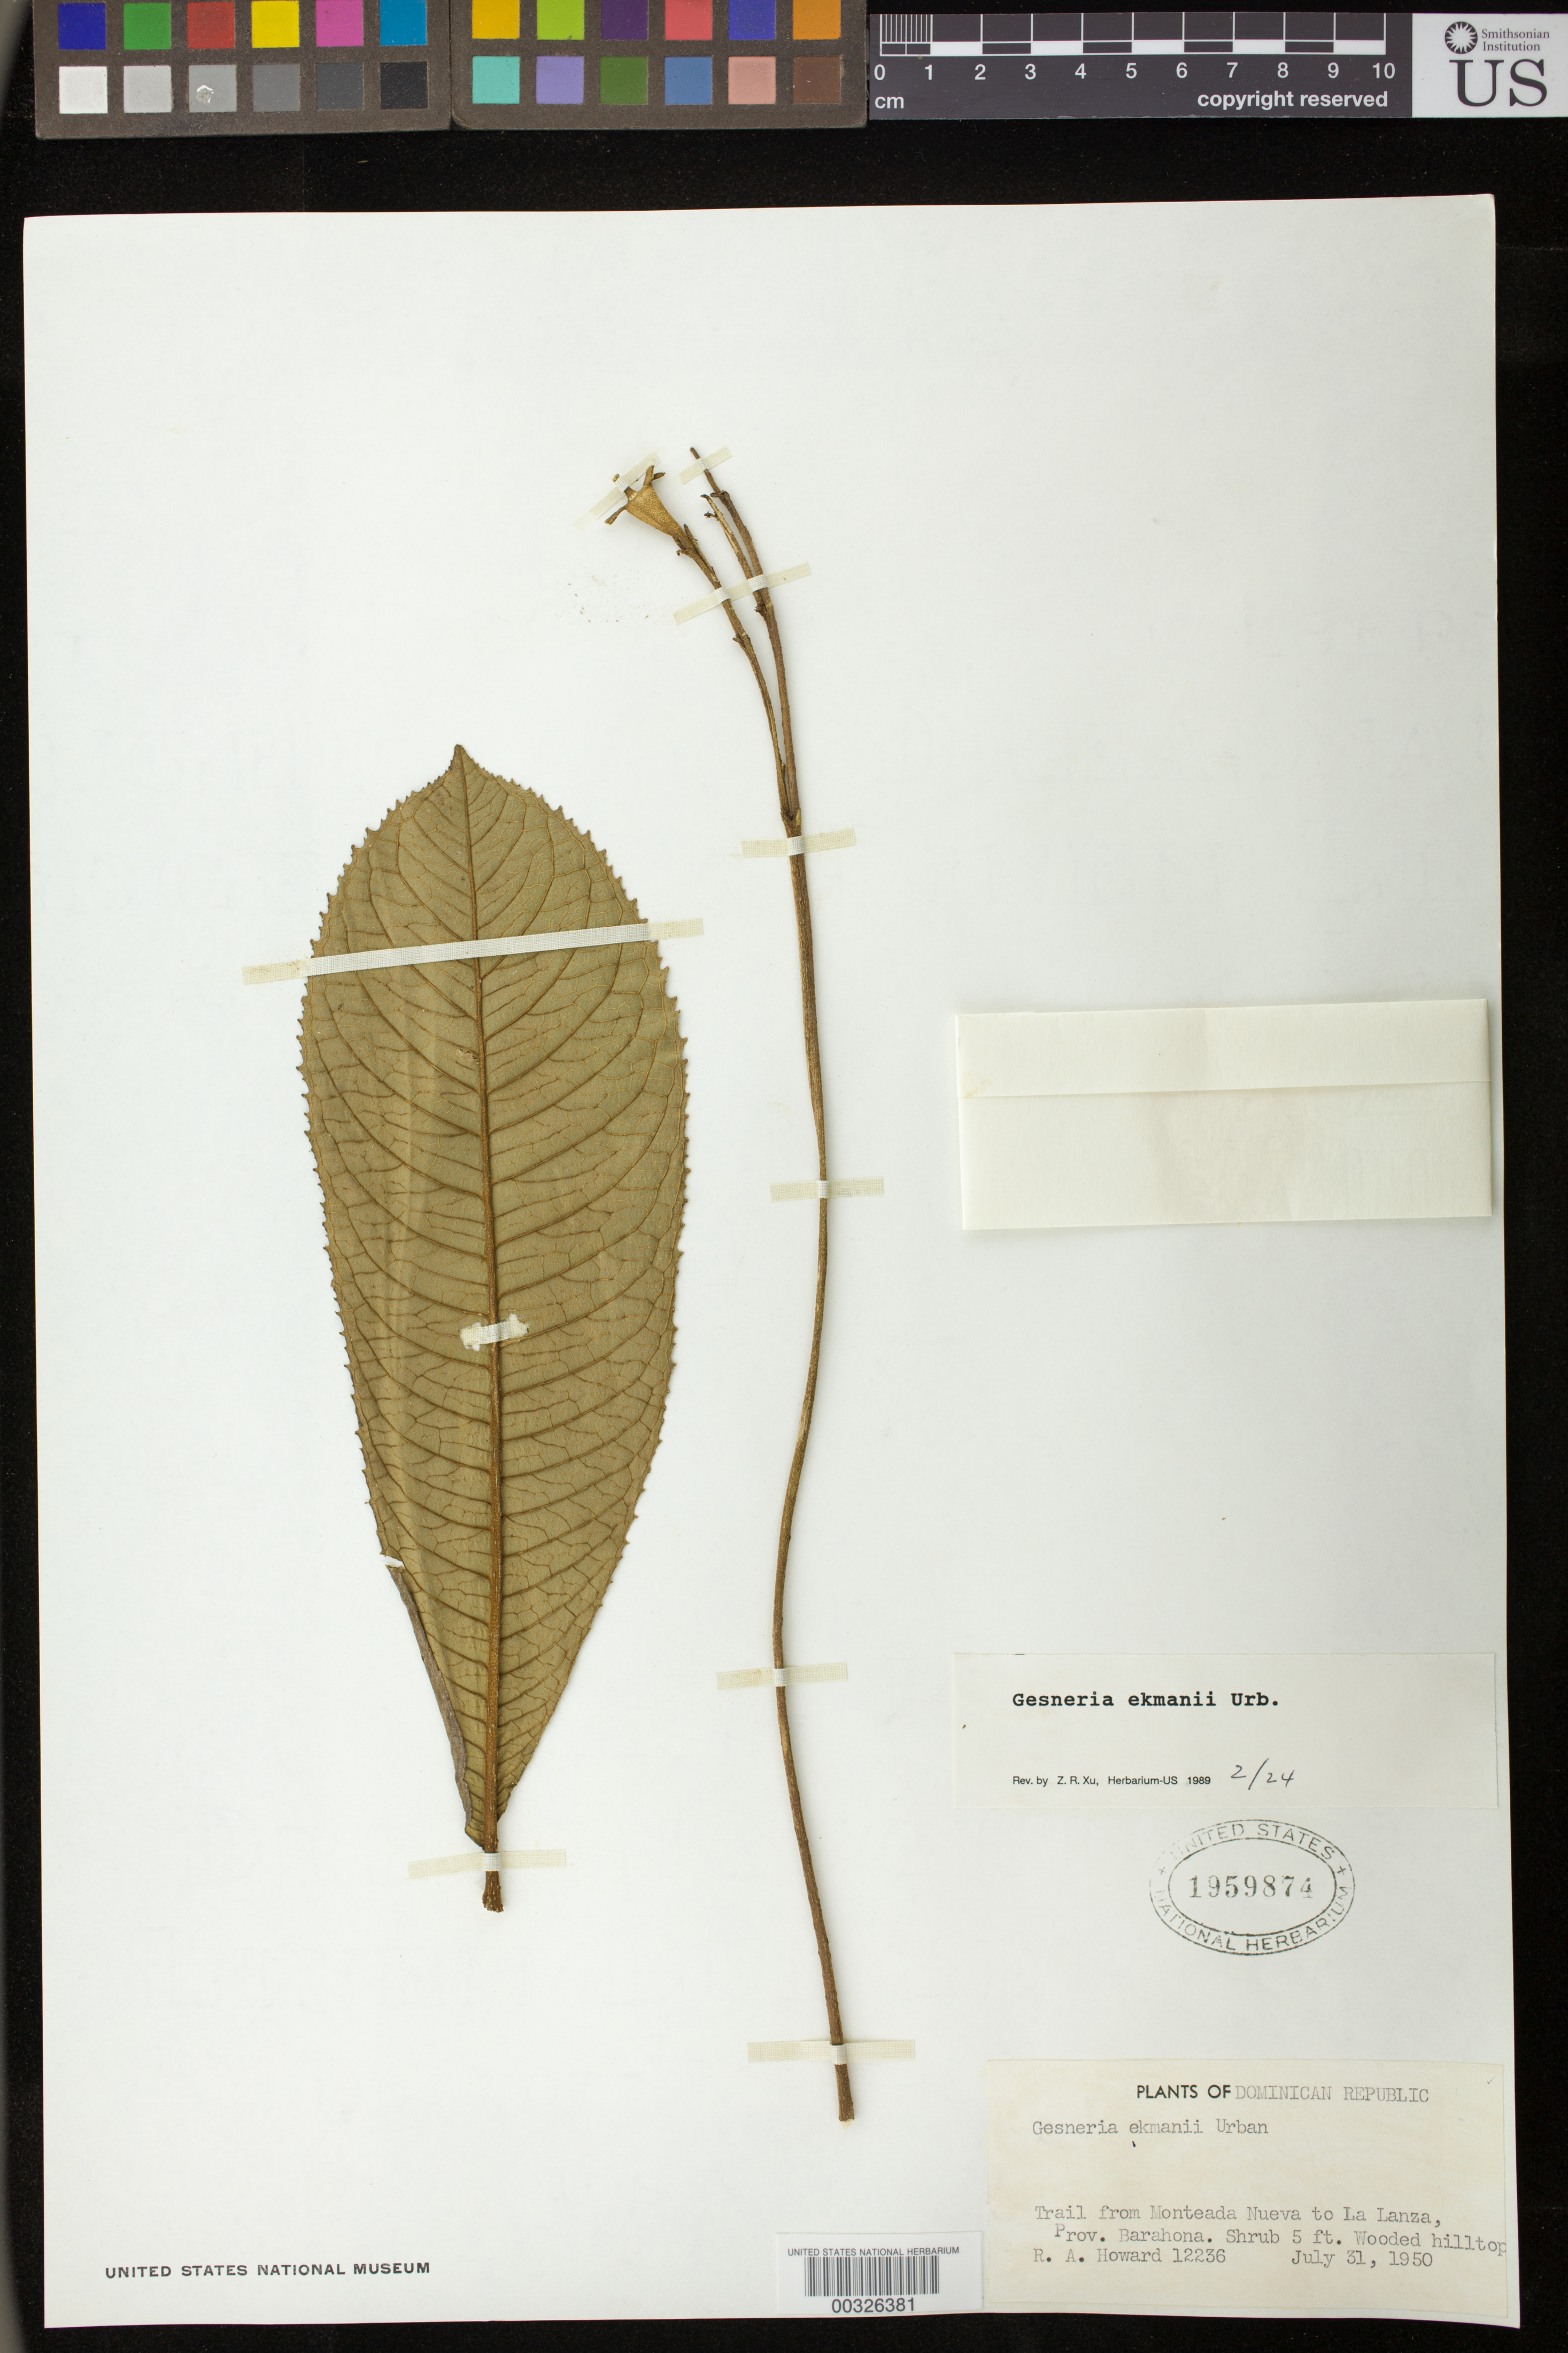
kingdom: Plantae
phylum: Tracheophyta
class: Magnoliopsida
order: Lamiales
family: Gesneriaceae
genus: Gesneria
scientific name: Gesneria ekmanii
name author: Urb.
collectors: R. A. Howard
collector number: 12236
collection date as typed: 31 Jul 1950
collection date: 1950-07-31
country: Dominican Republic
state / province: Barahona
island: Hispaniola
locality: Trail from Monteada Nueva to La Lanza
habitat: Wooded hilltop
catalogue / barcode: US 1959874